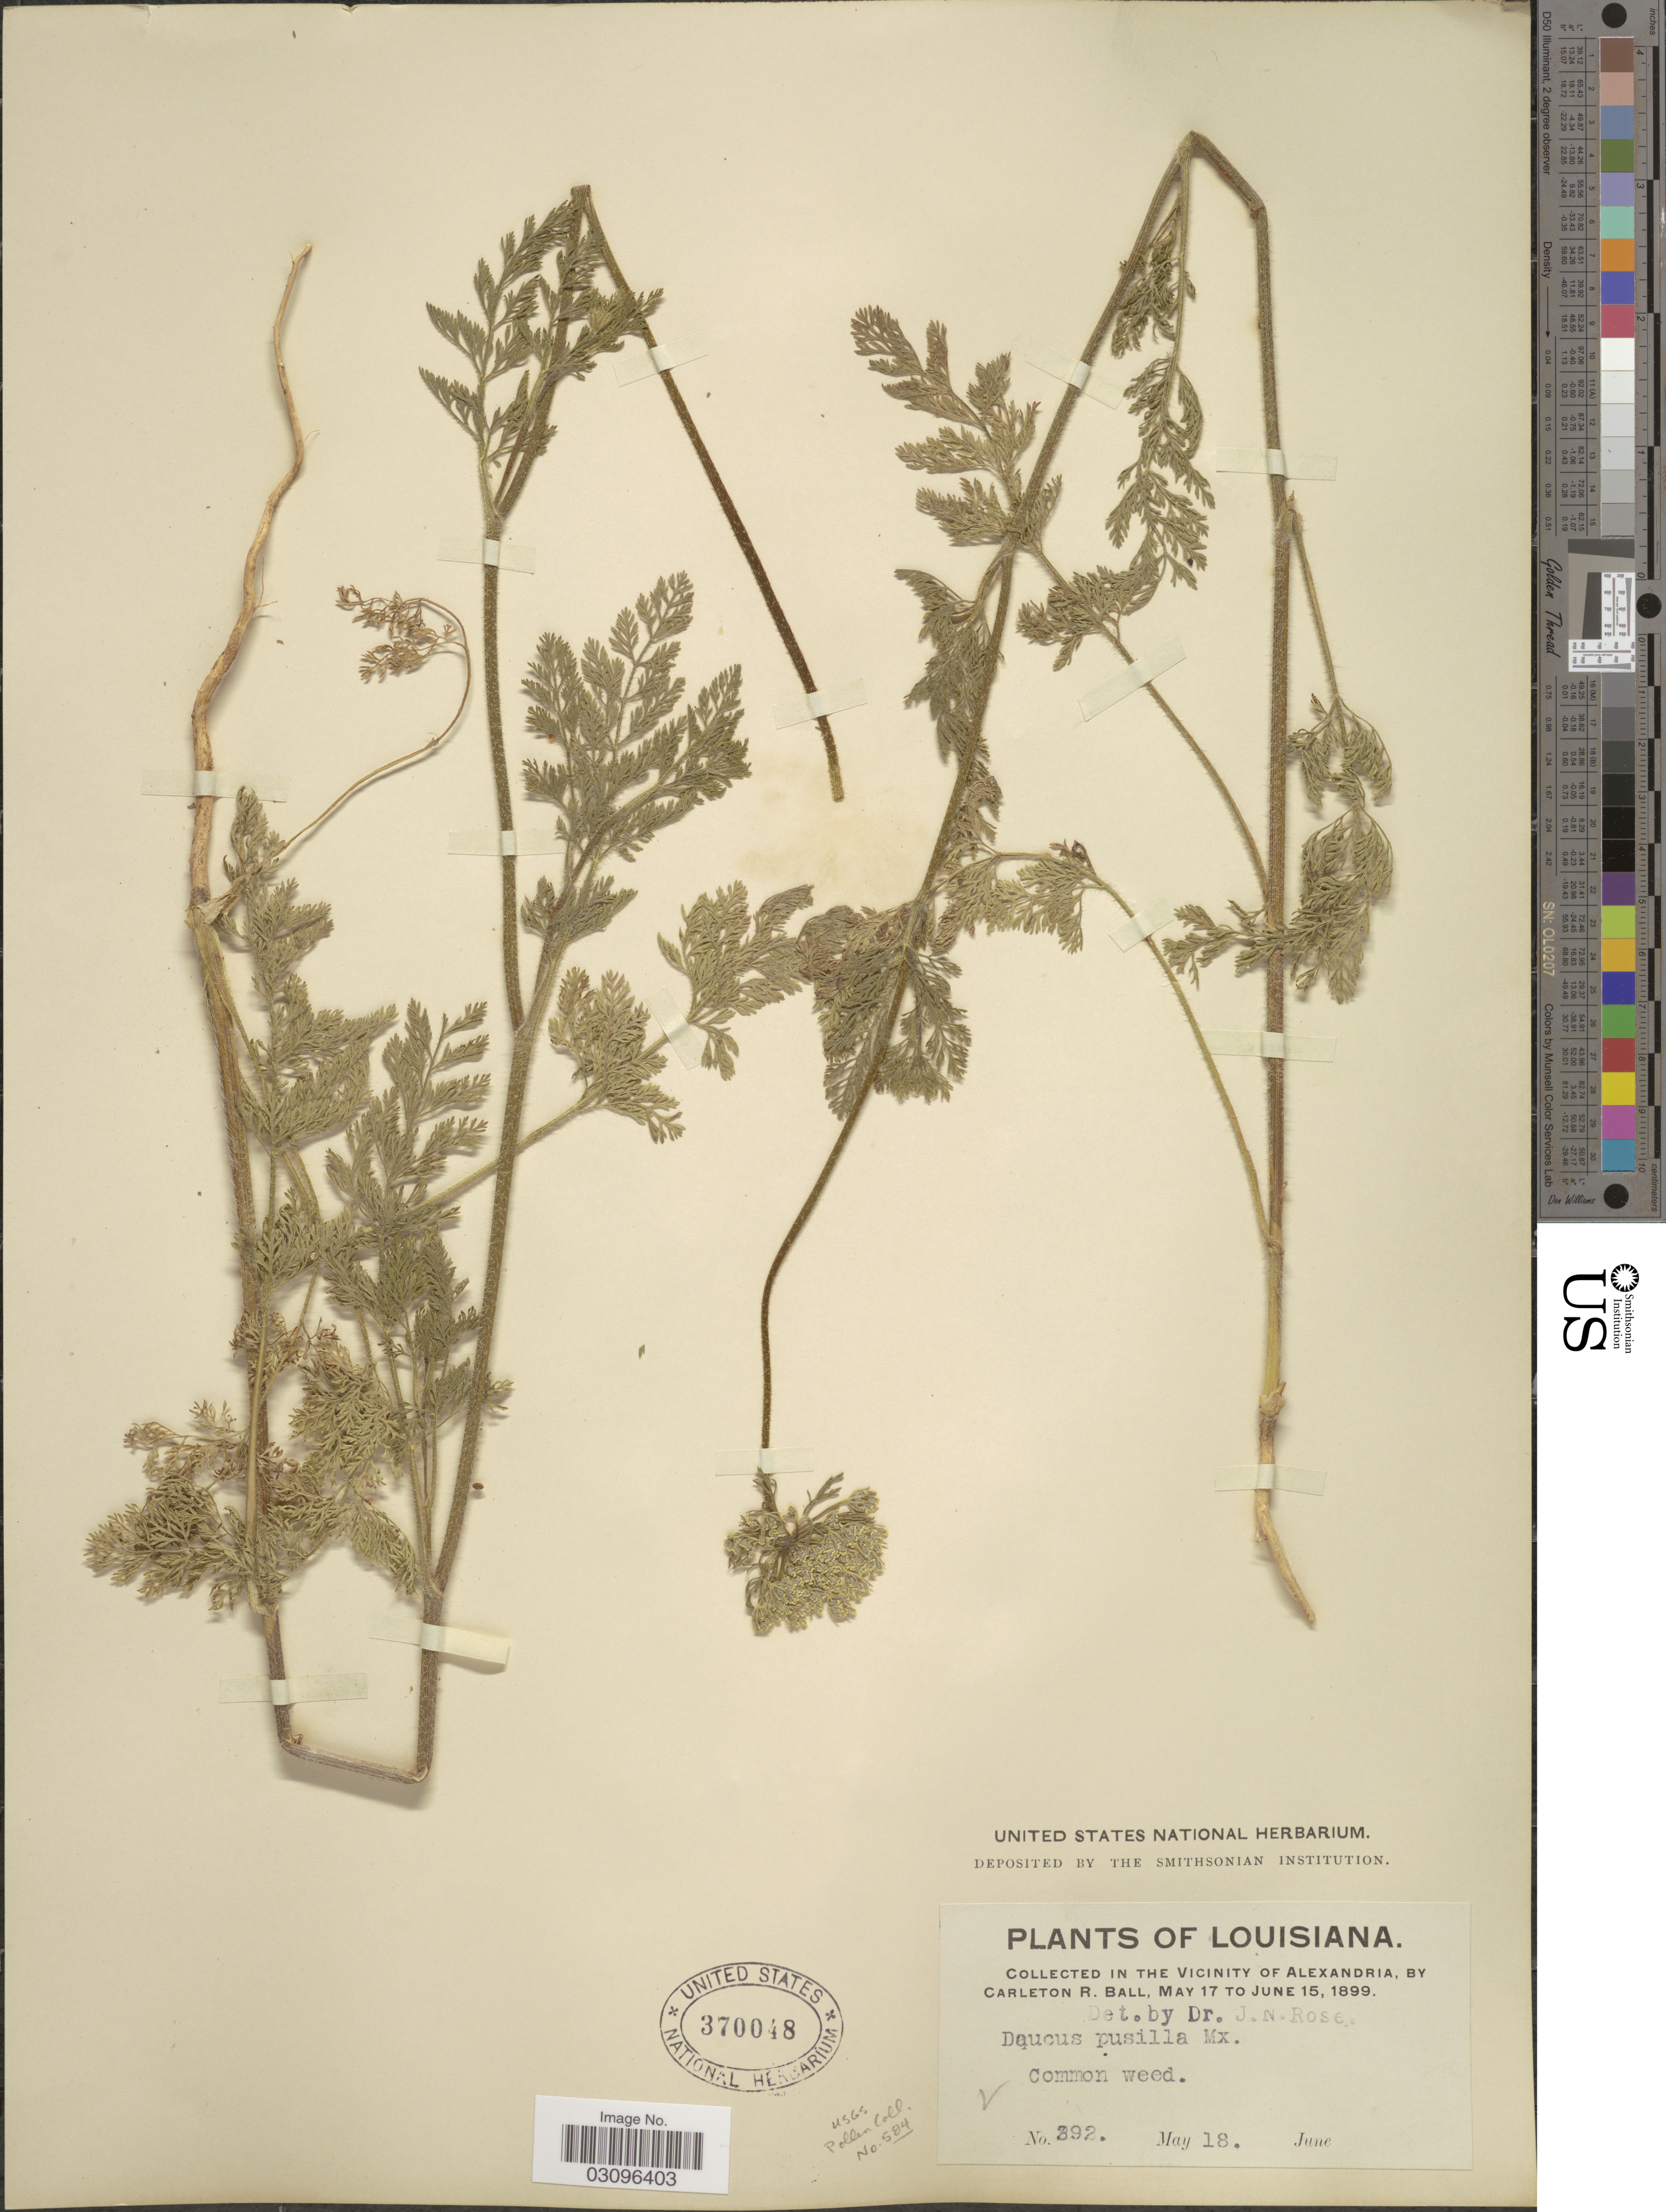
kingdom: Plantae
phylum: Tracheophyta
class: Magnoliopsida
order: Apiales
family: Apiaceae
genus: Daucus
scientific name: Daucus pusillus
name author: Michx.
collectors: C. R. Ball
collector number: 392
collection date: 1899-05-18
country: United States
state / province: Louisiana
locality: In the vicinity of Alexandria.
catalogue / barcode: US 370048